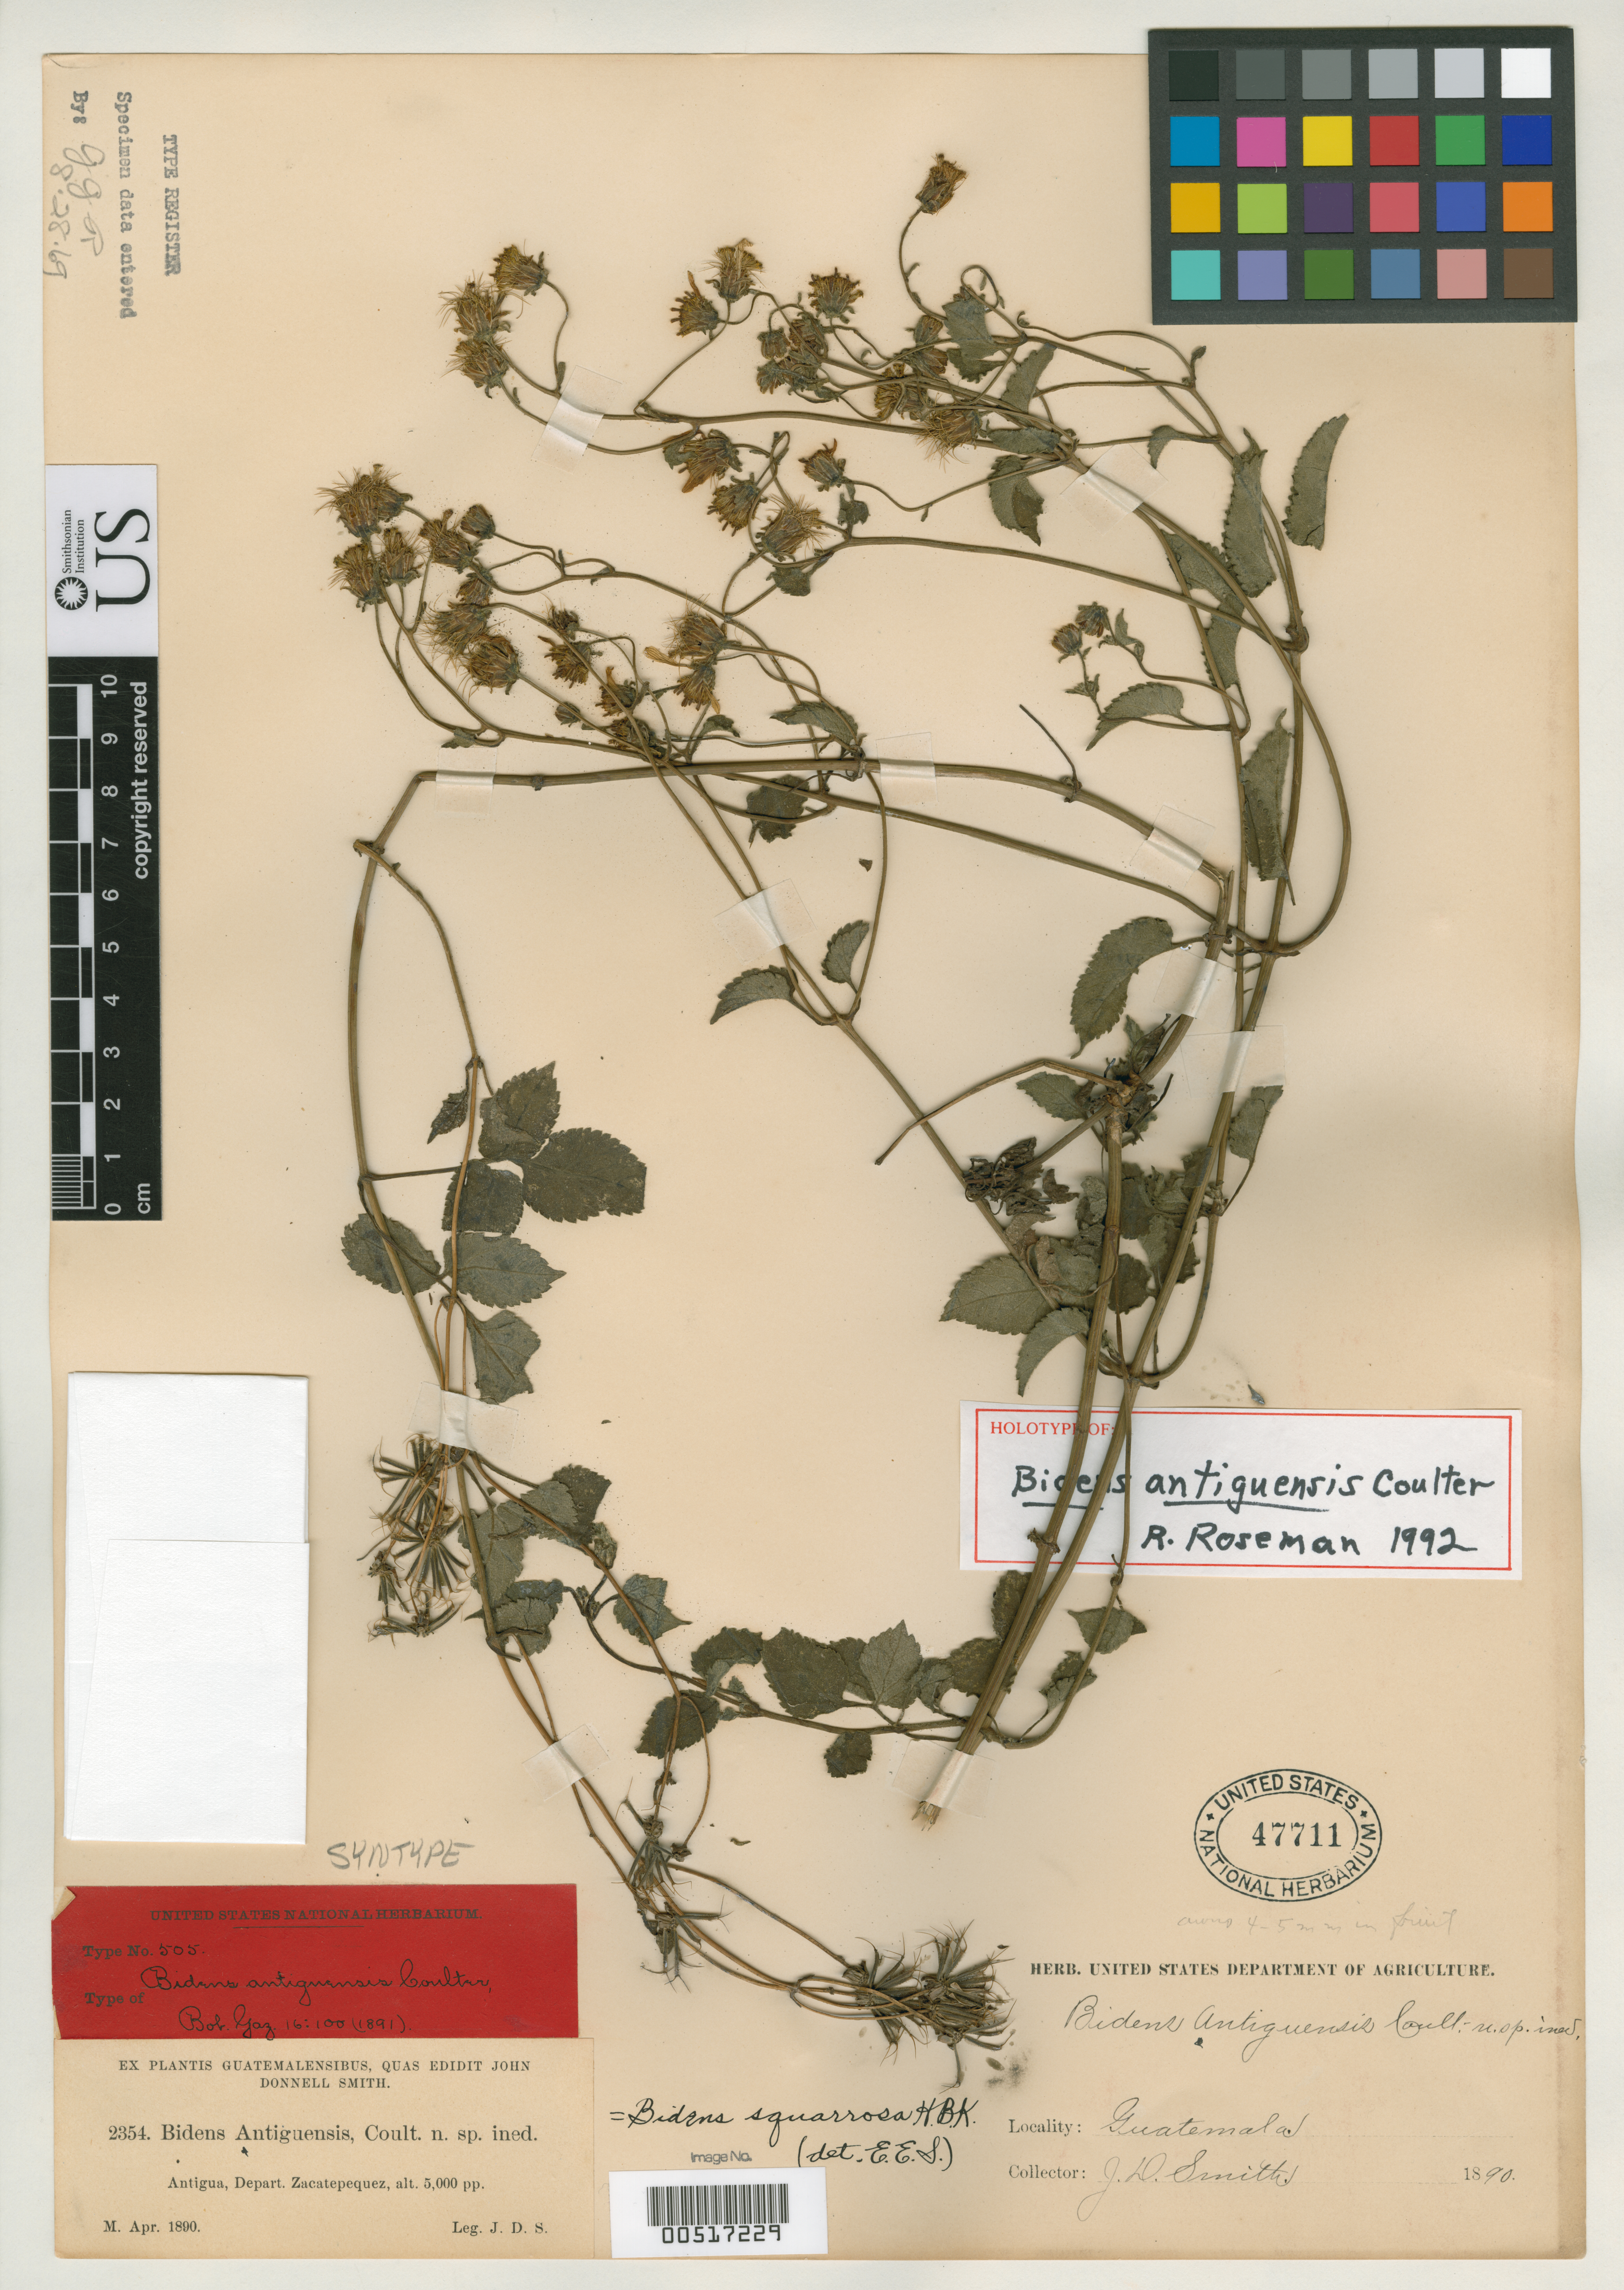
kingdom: Plantae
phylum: Tracheophyta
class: Magnoliopsida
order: Asterales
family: Asteraceae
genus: Bidens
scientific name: Bidens antiguensis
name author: J.M. Coult.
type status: Syntype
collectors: J. Donnell Smith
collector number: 2354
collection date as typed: Apr 1890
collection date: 1890-04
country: Guatemala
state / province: Sacatepéquez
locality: Antigua.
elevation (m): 1524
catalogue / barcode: US 47711